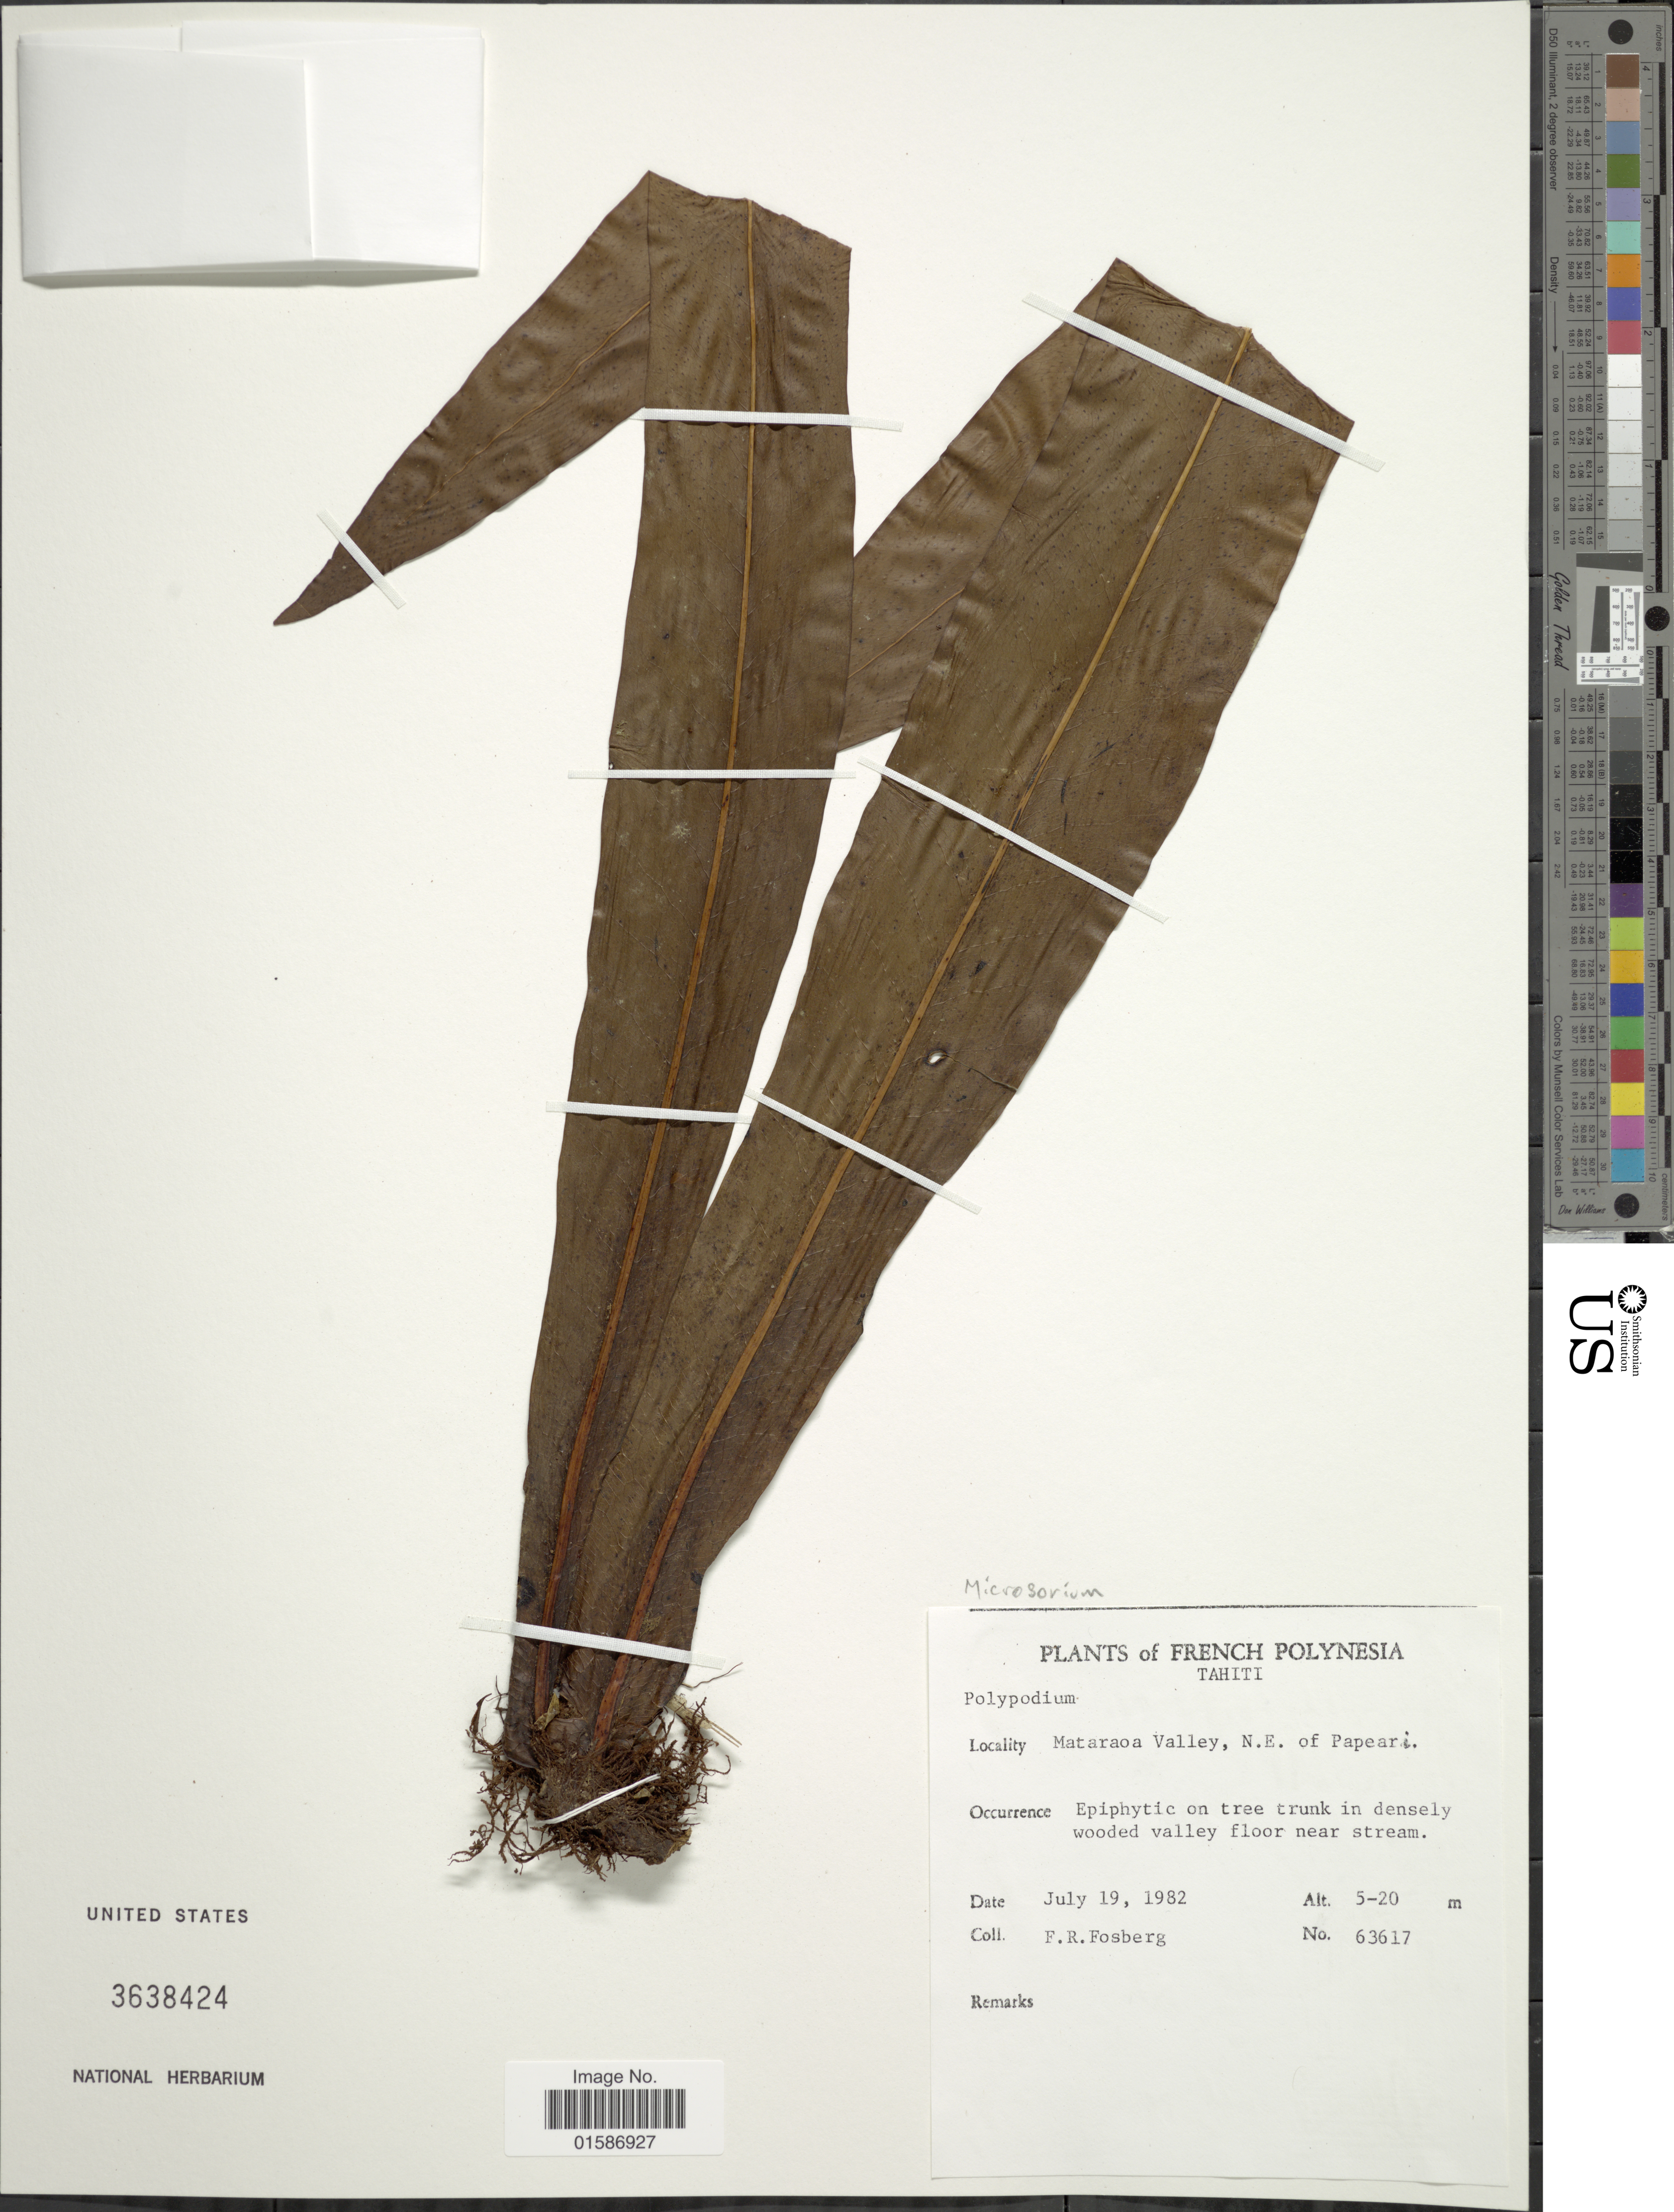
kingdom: Plantae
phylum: Tracheophyta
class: Polypodiopsida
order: Polypodiales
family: Polypodiaceae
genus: Microsorum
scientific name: Microsorum punctatum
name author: (L.) Copel.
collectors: F. R. Fosberg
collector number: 63617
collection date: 1982-07-19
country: French Polynesia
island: Tahiti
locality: Tahiti, Mataraoa Valley, N.E. of Papeari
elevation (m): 5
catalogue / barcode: US 3638424